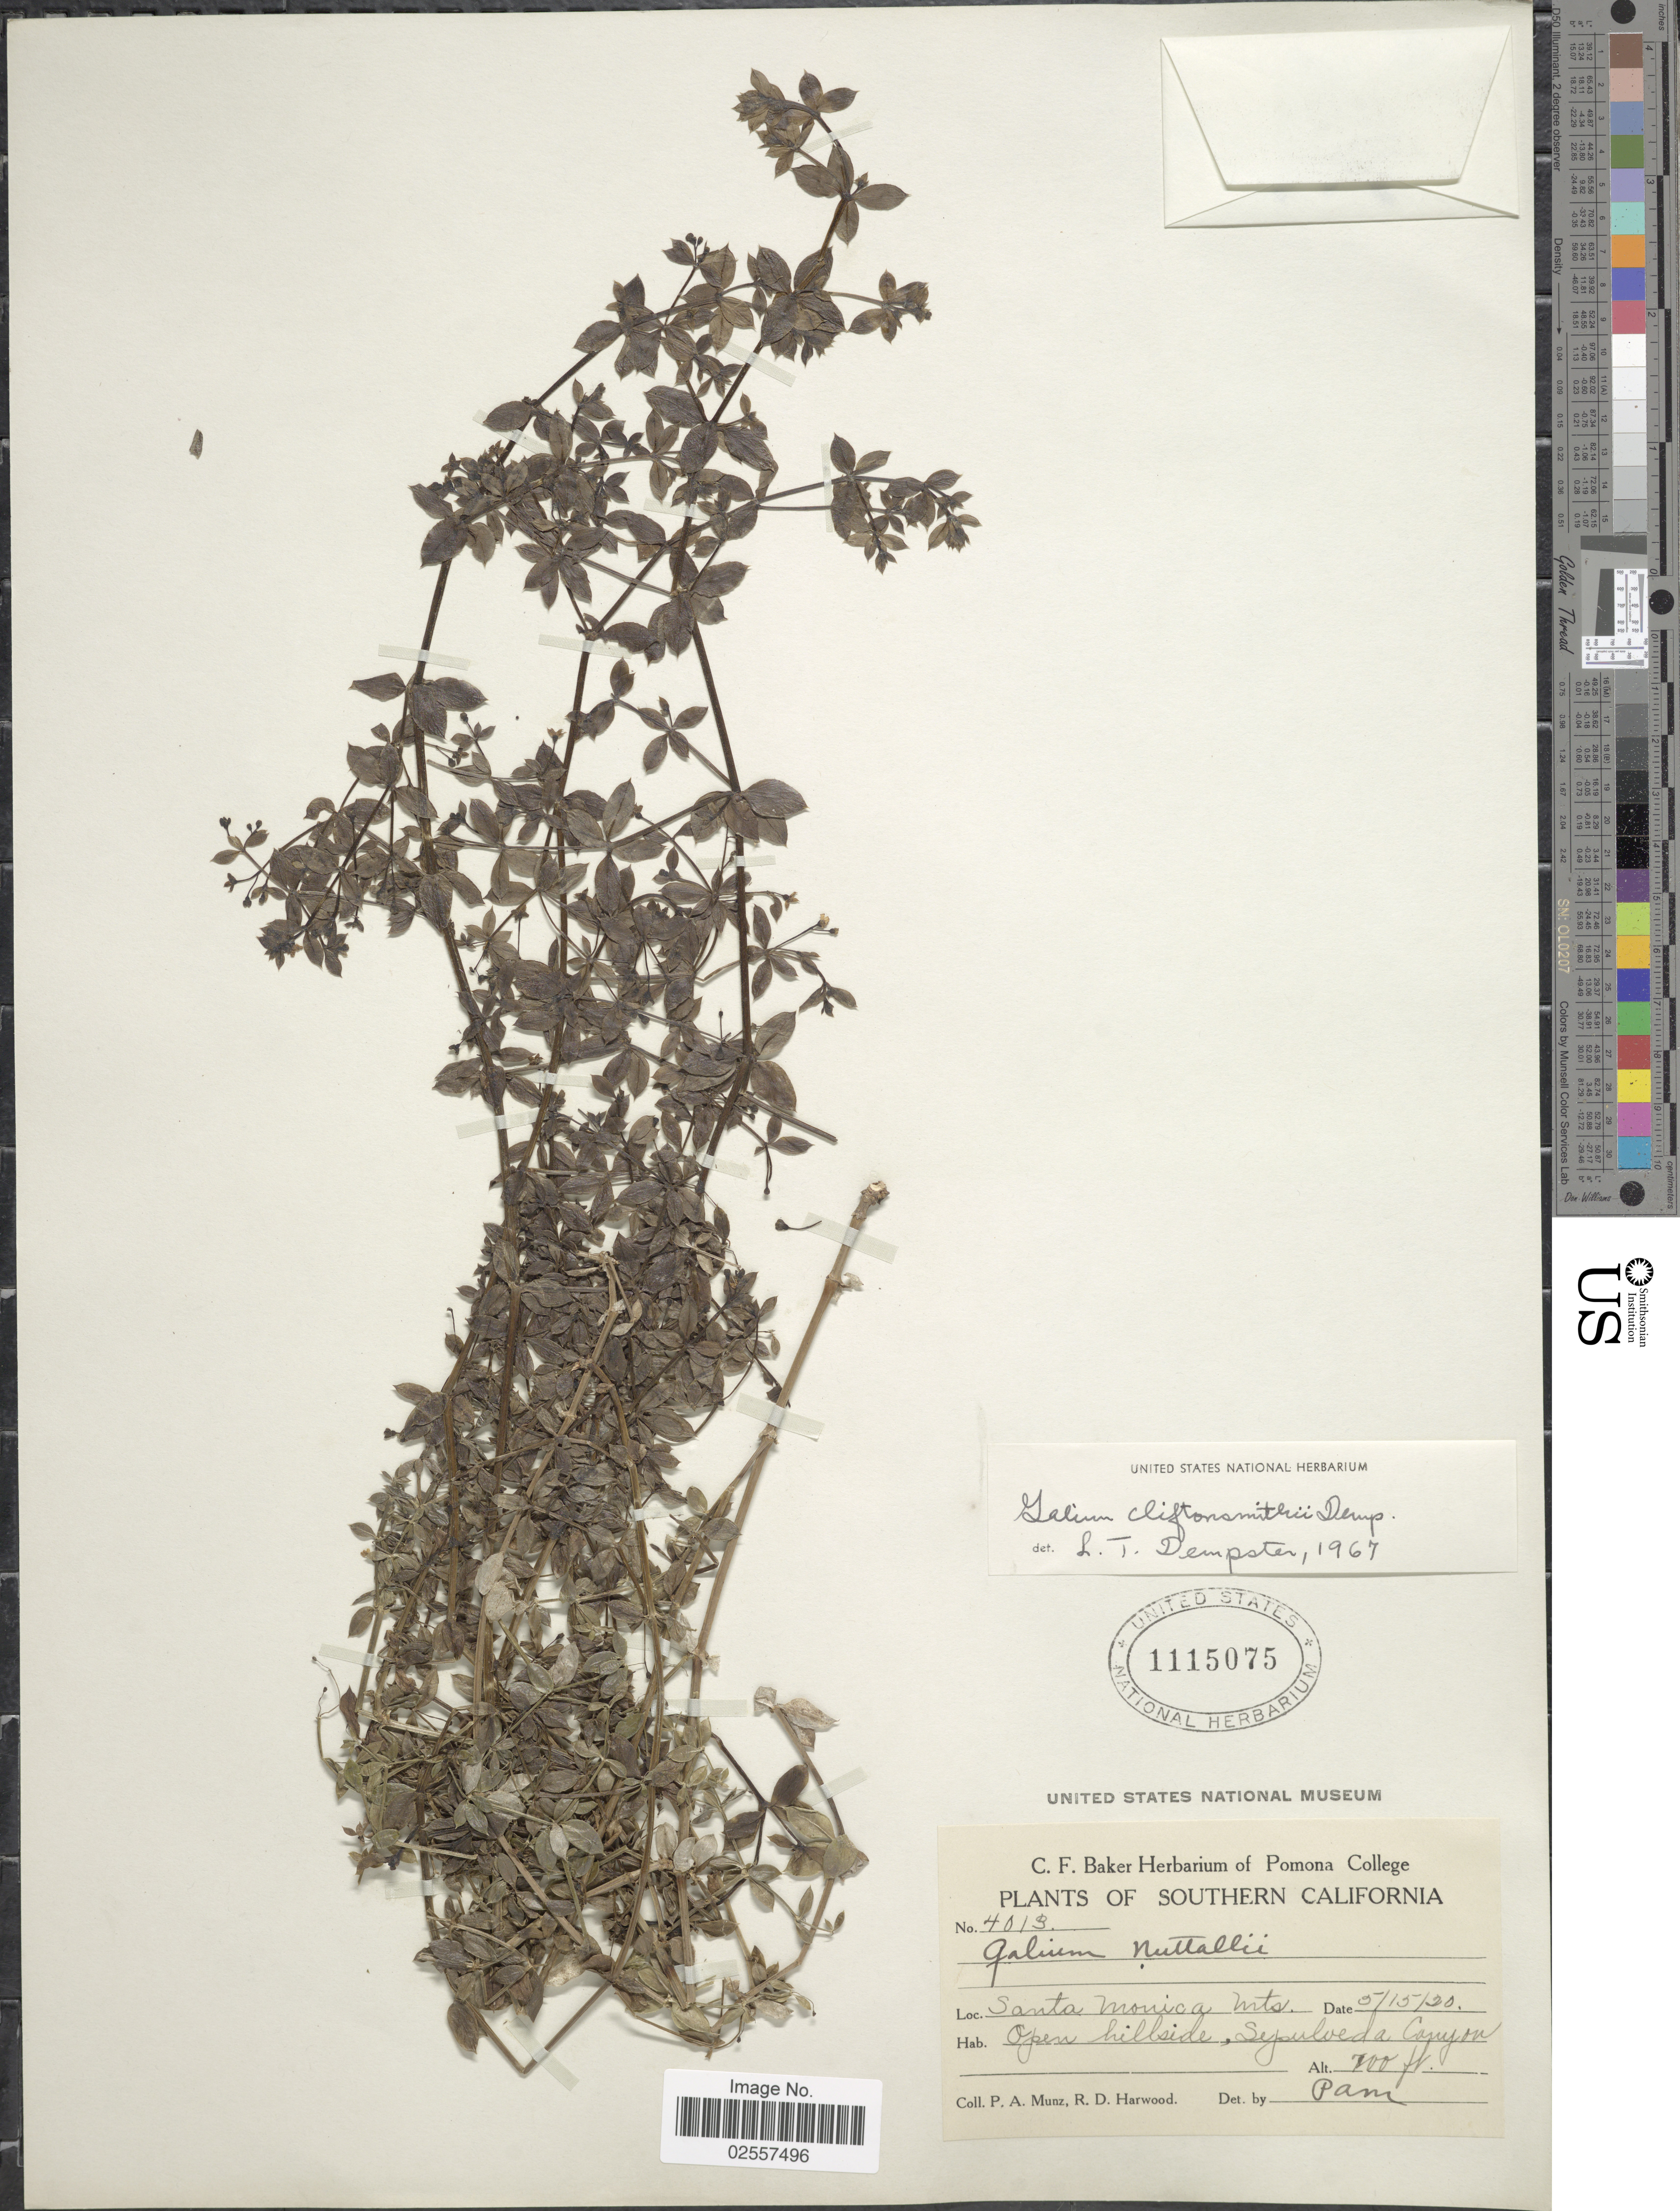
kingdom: Plantae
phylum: Tracheophyta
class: Magnoliopsida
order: Gentianales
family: Rubiaceae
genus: Galium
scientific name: Galium cliftonsmithii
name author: (Dempster) Dempster & Stebbins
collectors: P. A. Munz & R. Harwood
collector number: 4013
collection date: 1920-05-15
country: United States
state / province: California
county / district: Los Angeles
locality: Southern California, Santa Monica Mts, Open hillside, Sepulveda Canyon.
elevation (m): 213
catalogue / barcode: US 1115075